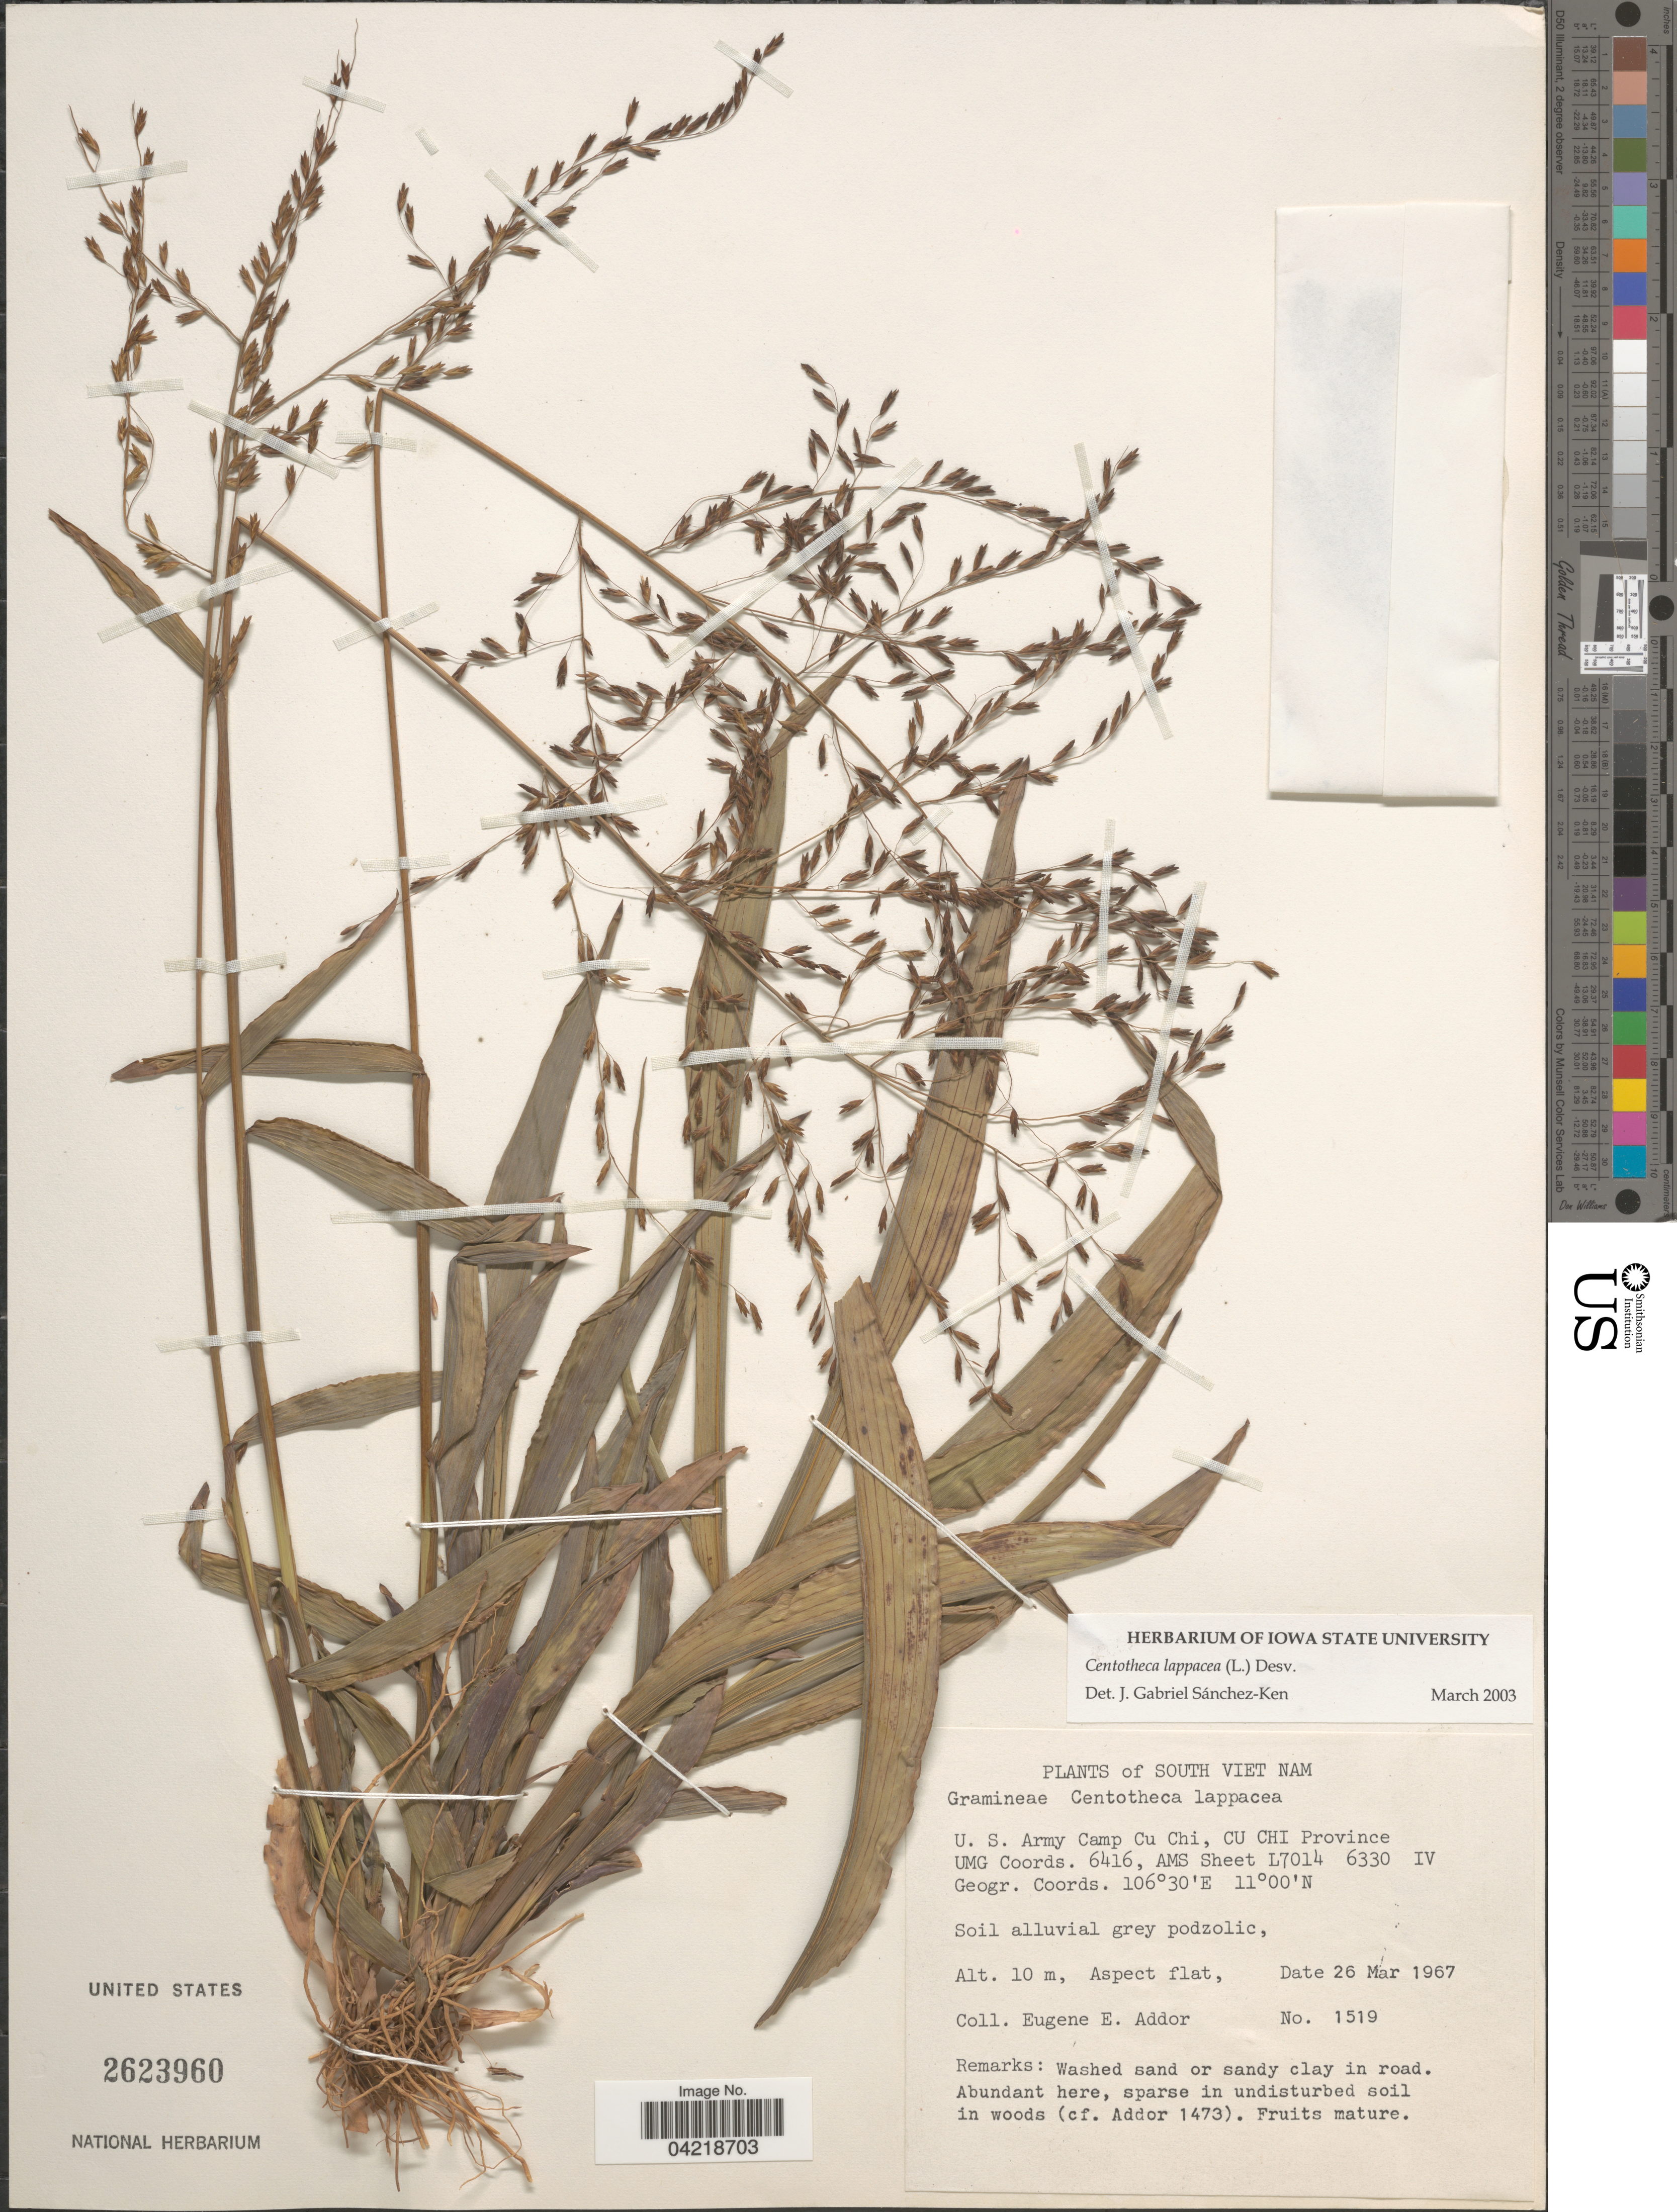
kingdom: Plantae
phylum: Tracheophyta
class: Liliopsida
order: Poales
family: Poaceae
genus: Centotheca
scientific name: Centotheca lappacea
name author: (L.) Desv.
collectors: E. E. Addor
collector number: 1519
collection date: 1967-03-26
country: Vietnam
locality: South Viet Nam. U. S. Army Camp Cu Chi, Cu Chi Province. UMG Coords. 6416, AMS Sheet L7014 6330 IV.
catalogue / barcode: US 2623960